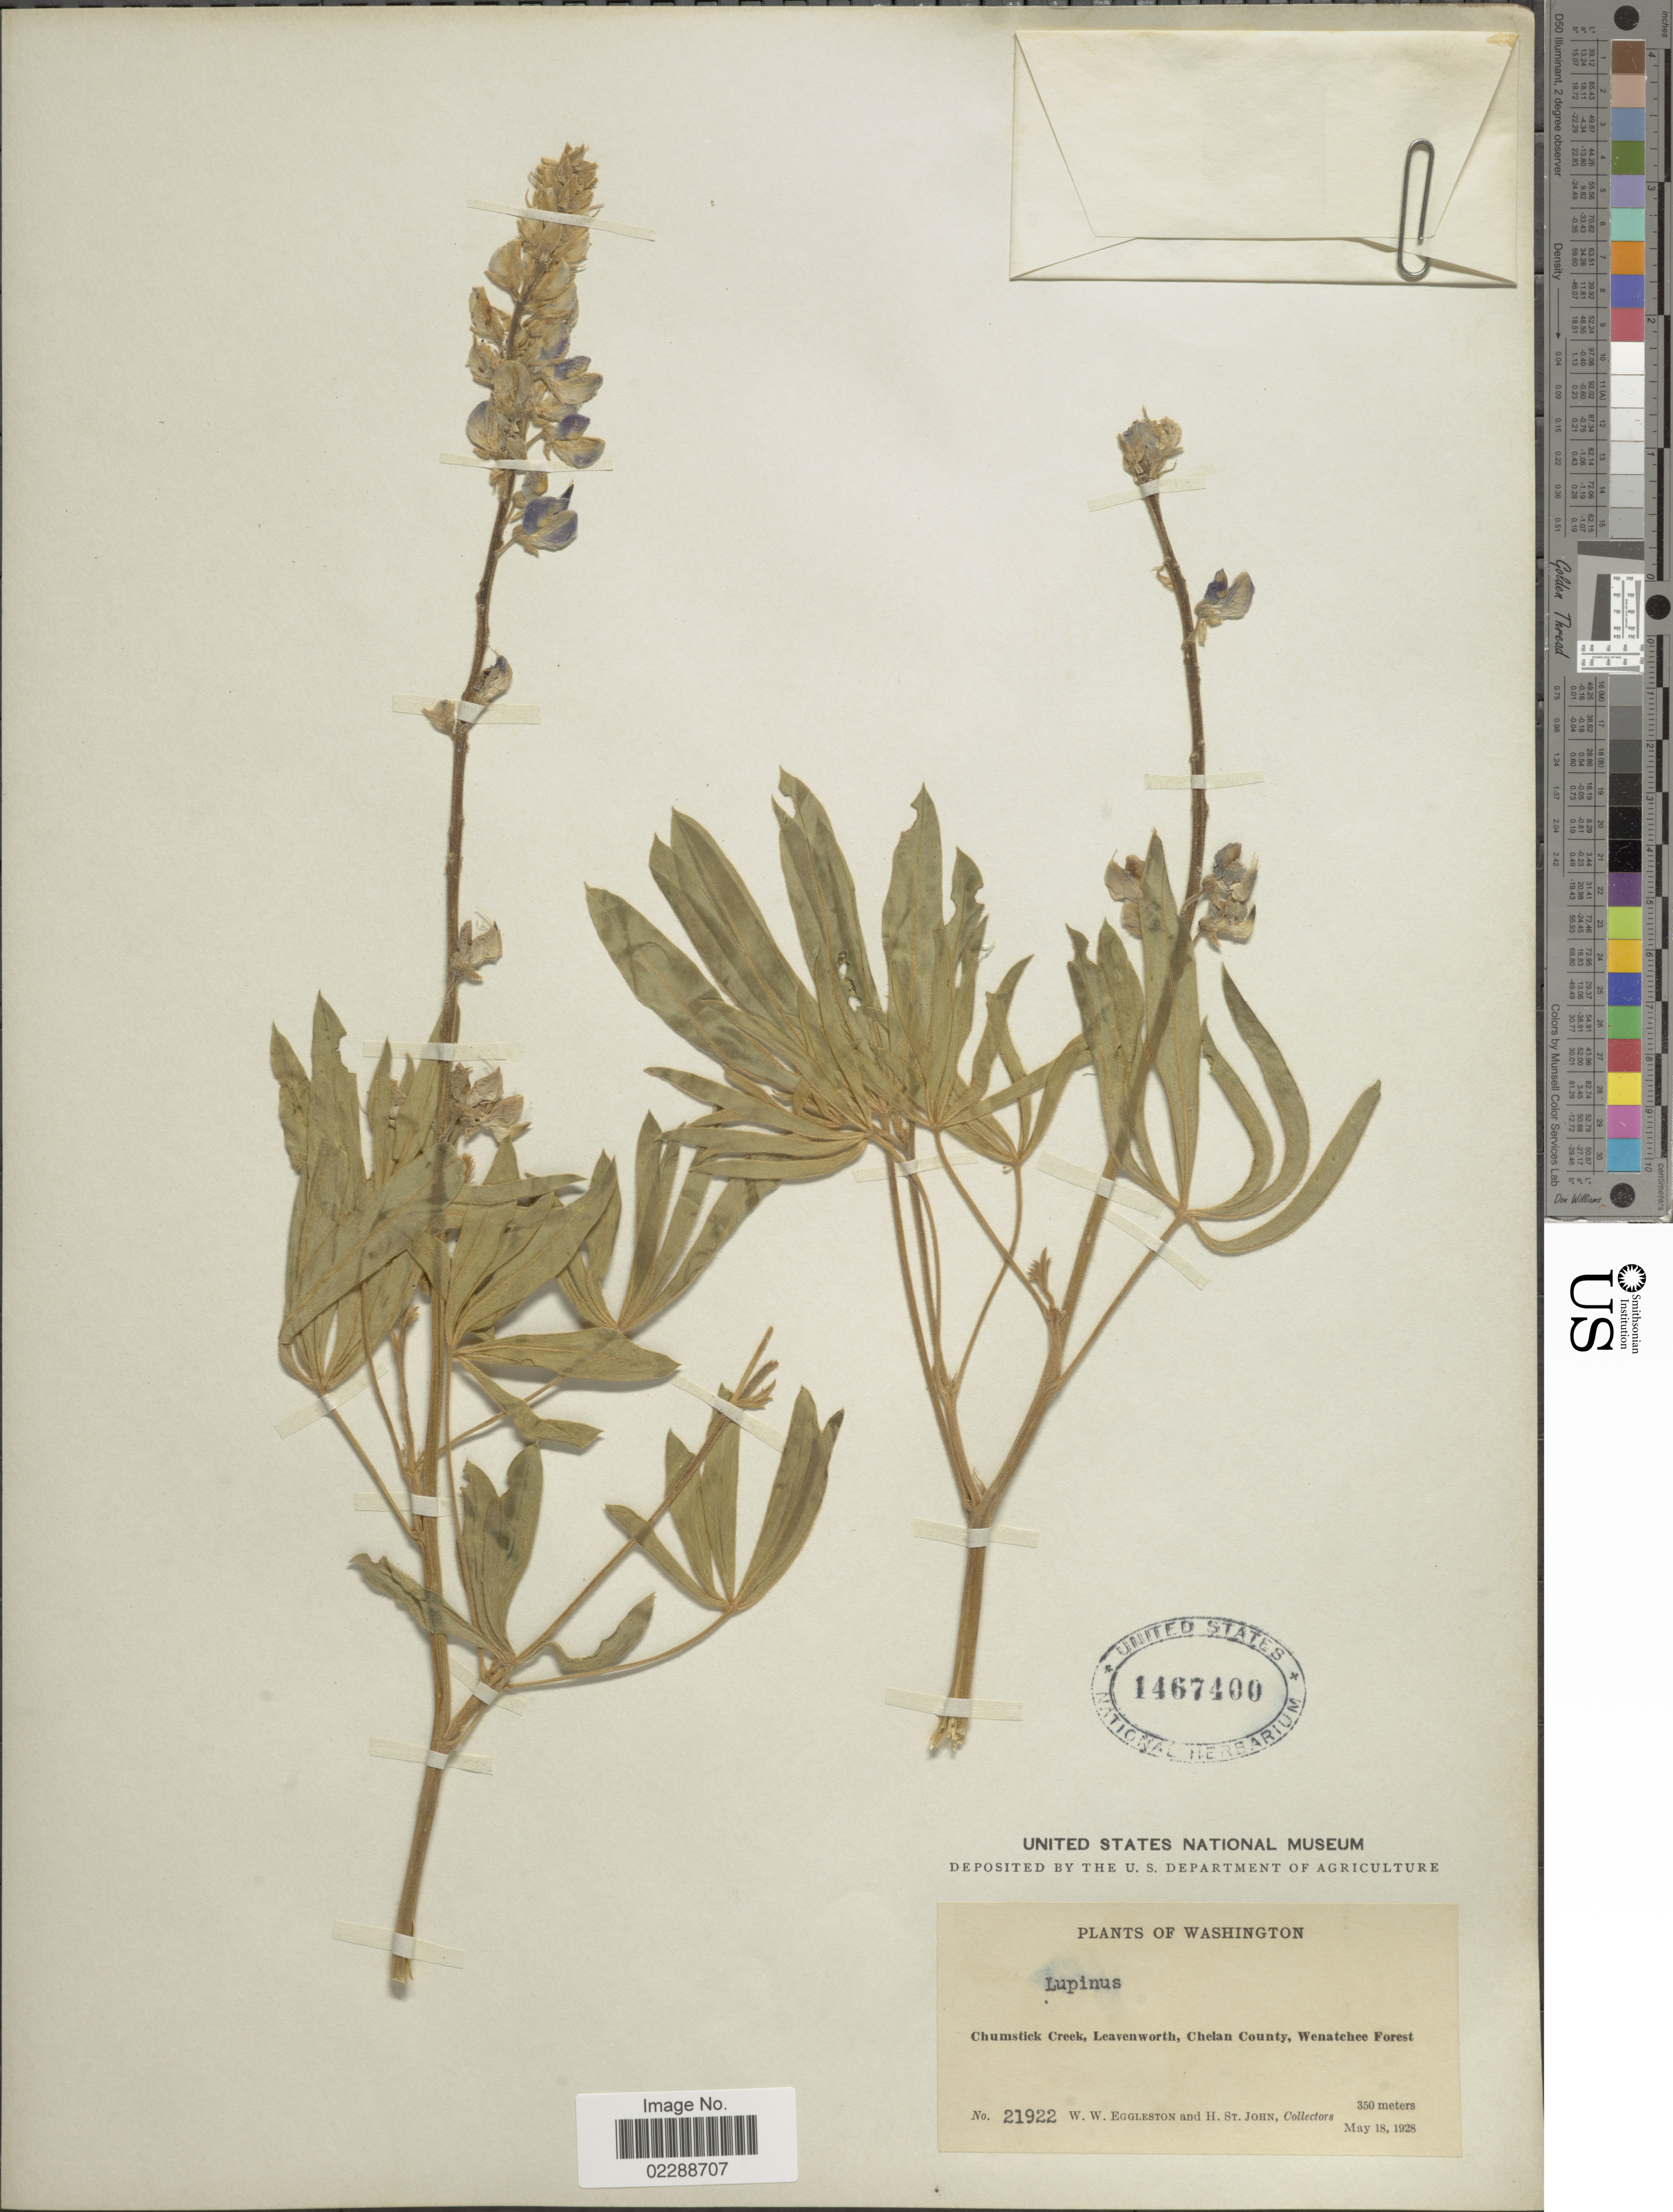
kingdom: Plantae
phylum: Tracheophyta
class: Magnoliopsida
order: Fabales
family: Fabaceae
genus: Lupinus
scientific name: Lupinus sp.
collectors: W. W. Eggleston & H. St. John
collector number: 21922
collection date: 1928-05-18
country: United States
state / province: Washington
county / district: Chelan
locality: Chumstick Creek, Leavenworth, Chelan County, Wenatchee Forest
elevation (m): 350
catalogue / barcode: US 1467400